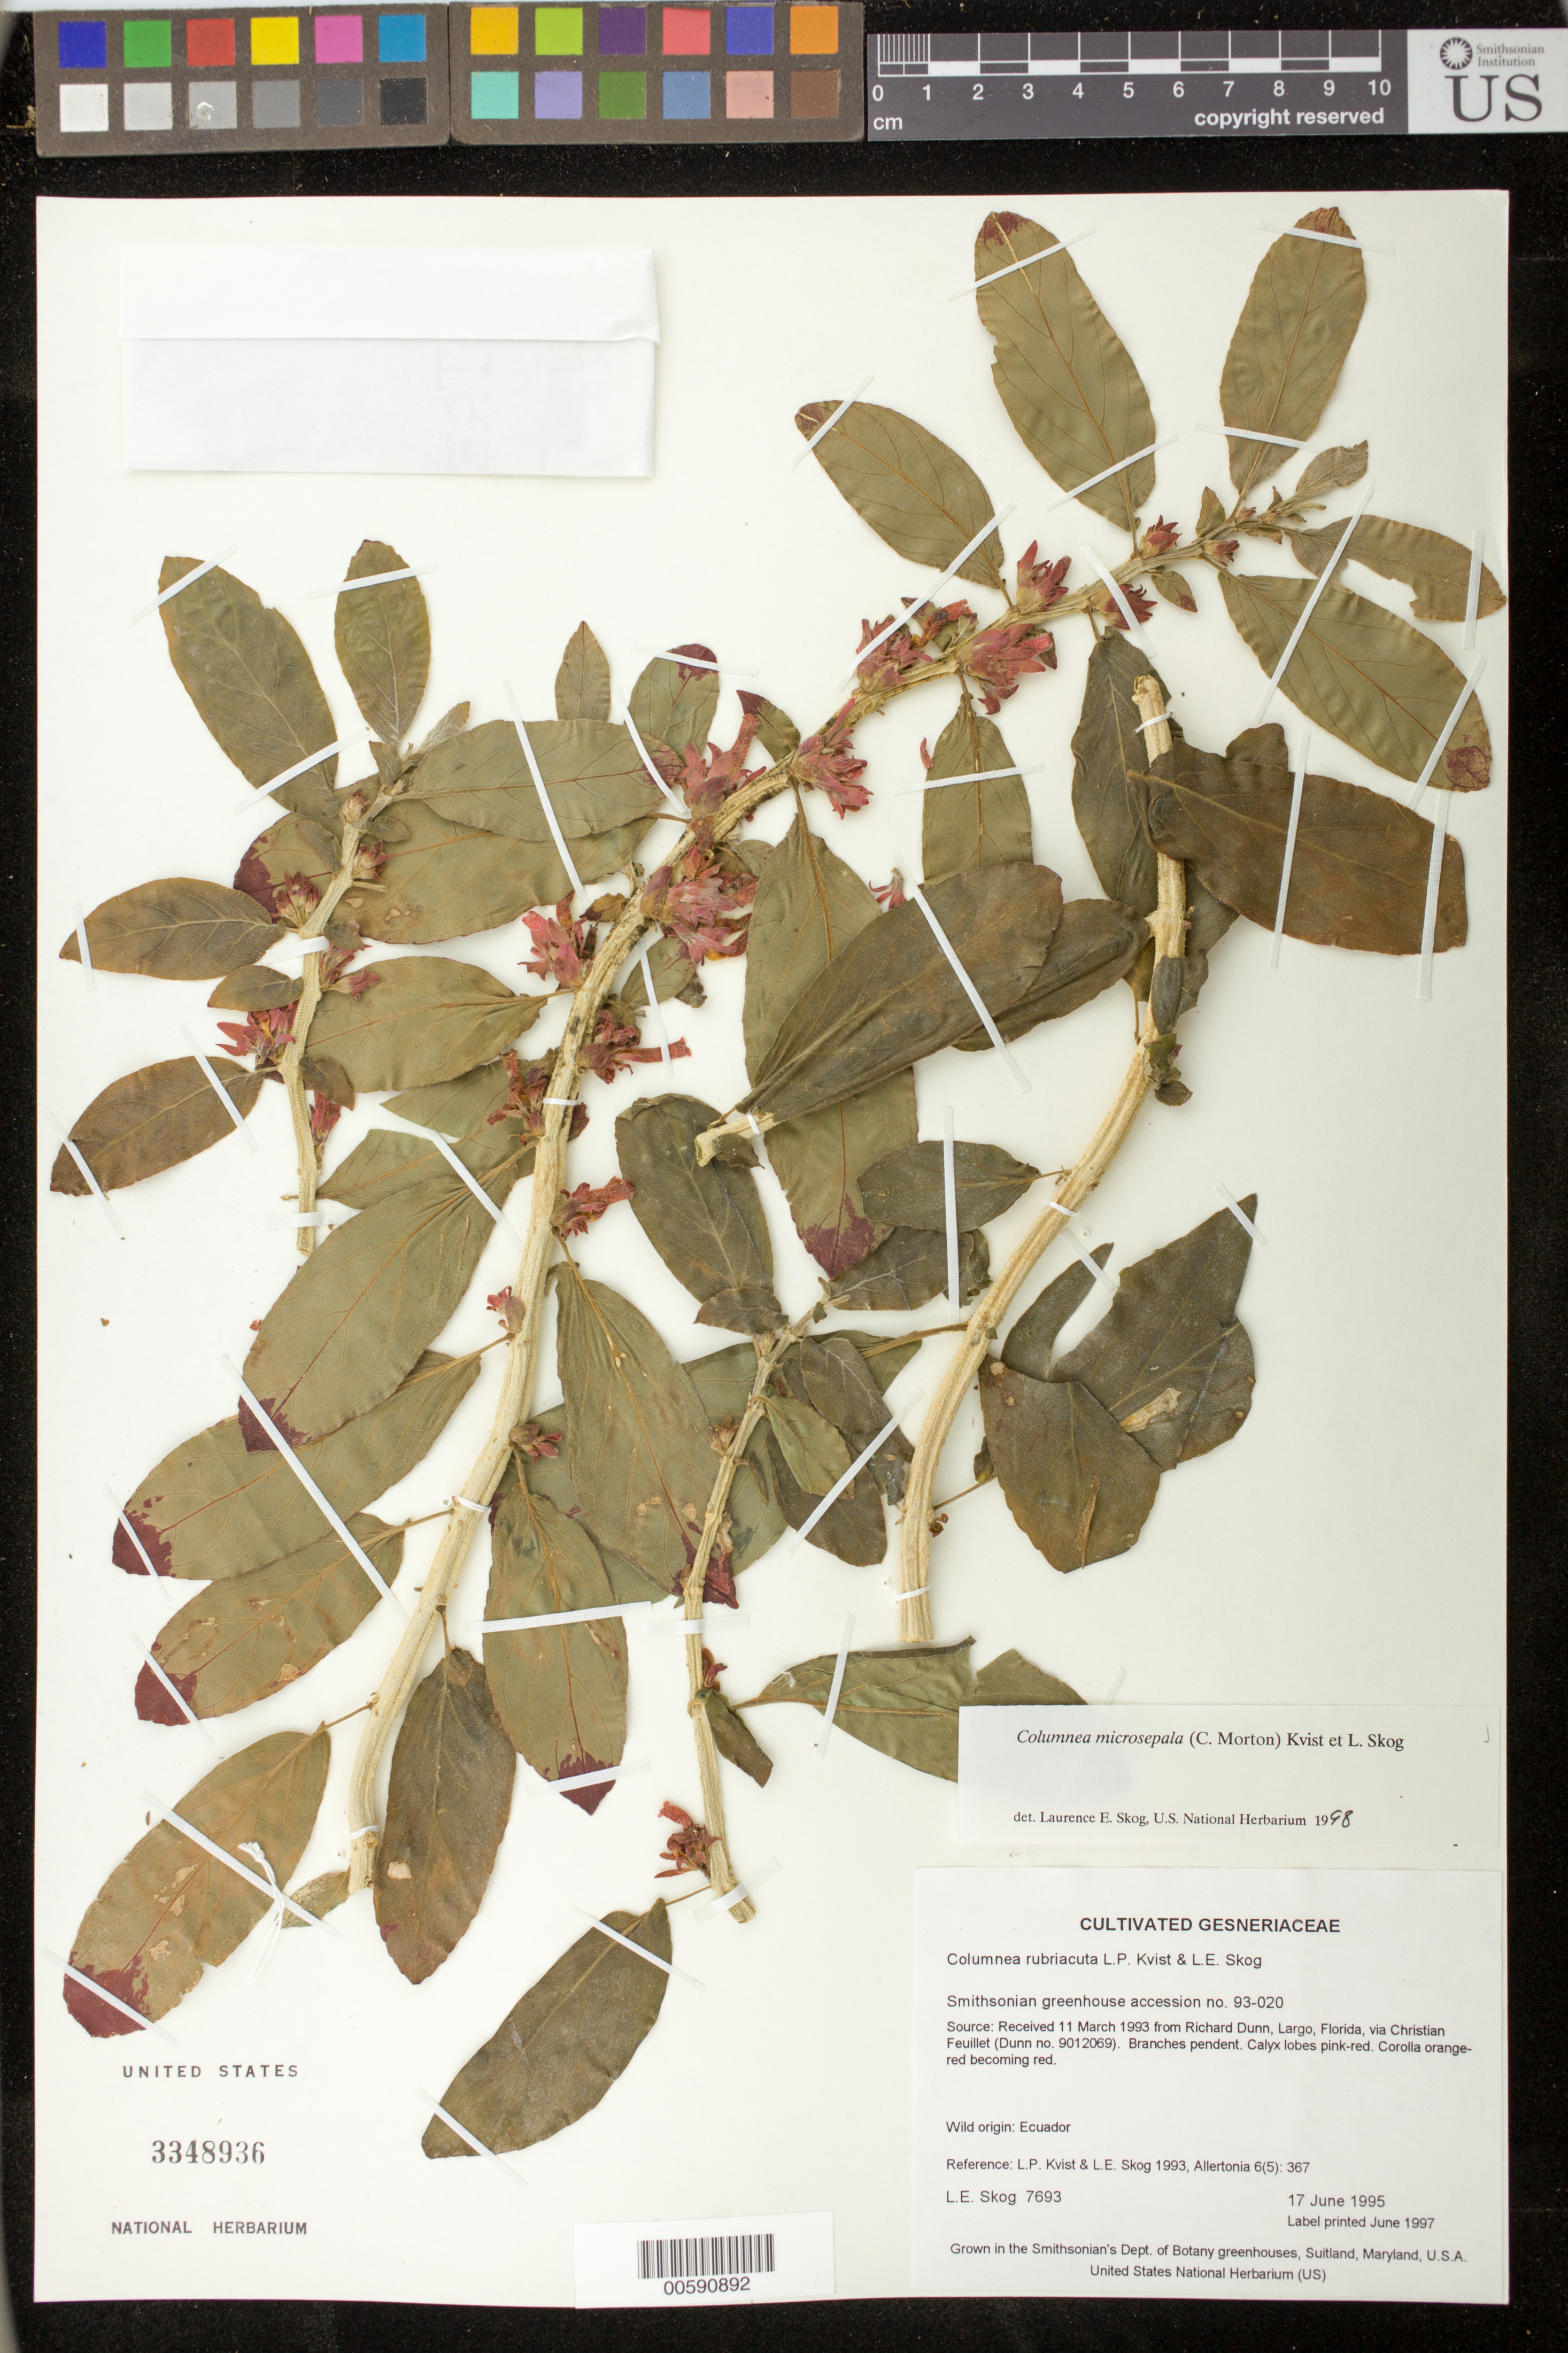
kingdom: Plantae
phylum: Tracheophyta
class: Magnoliopsida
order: Lamiales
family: Gesneriaceae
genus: Columnea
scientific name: Columnea microsepala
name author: (C.V. Morton) L.P. Kvist & L.E. Skog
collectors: L. E. Skog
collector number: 7693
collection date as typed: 17 Jun 1995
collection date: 1995-06-17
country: Ecuador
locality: Grown in the Smithsonian's Dept. of Botany greenhouses, Suitland, Maryland, U.S.A.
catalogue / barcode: US 3348936